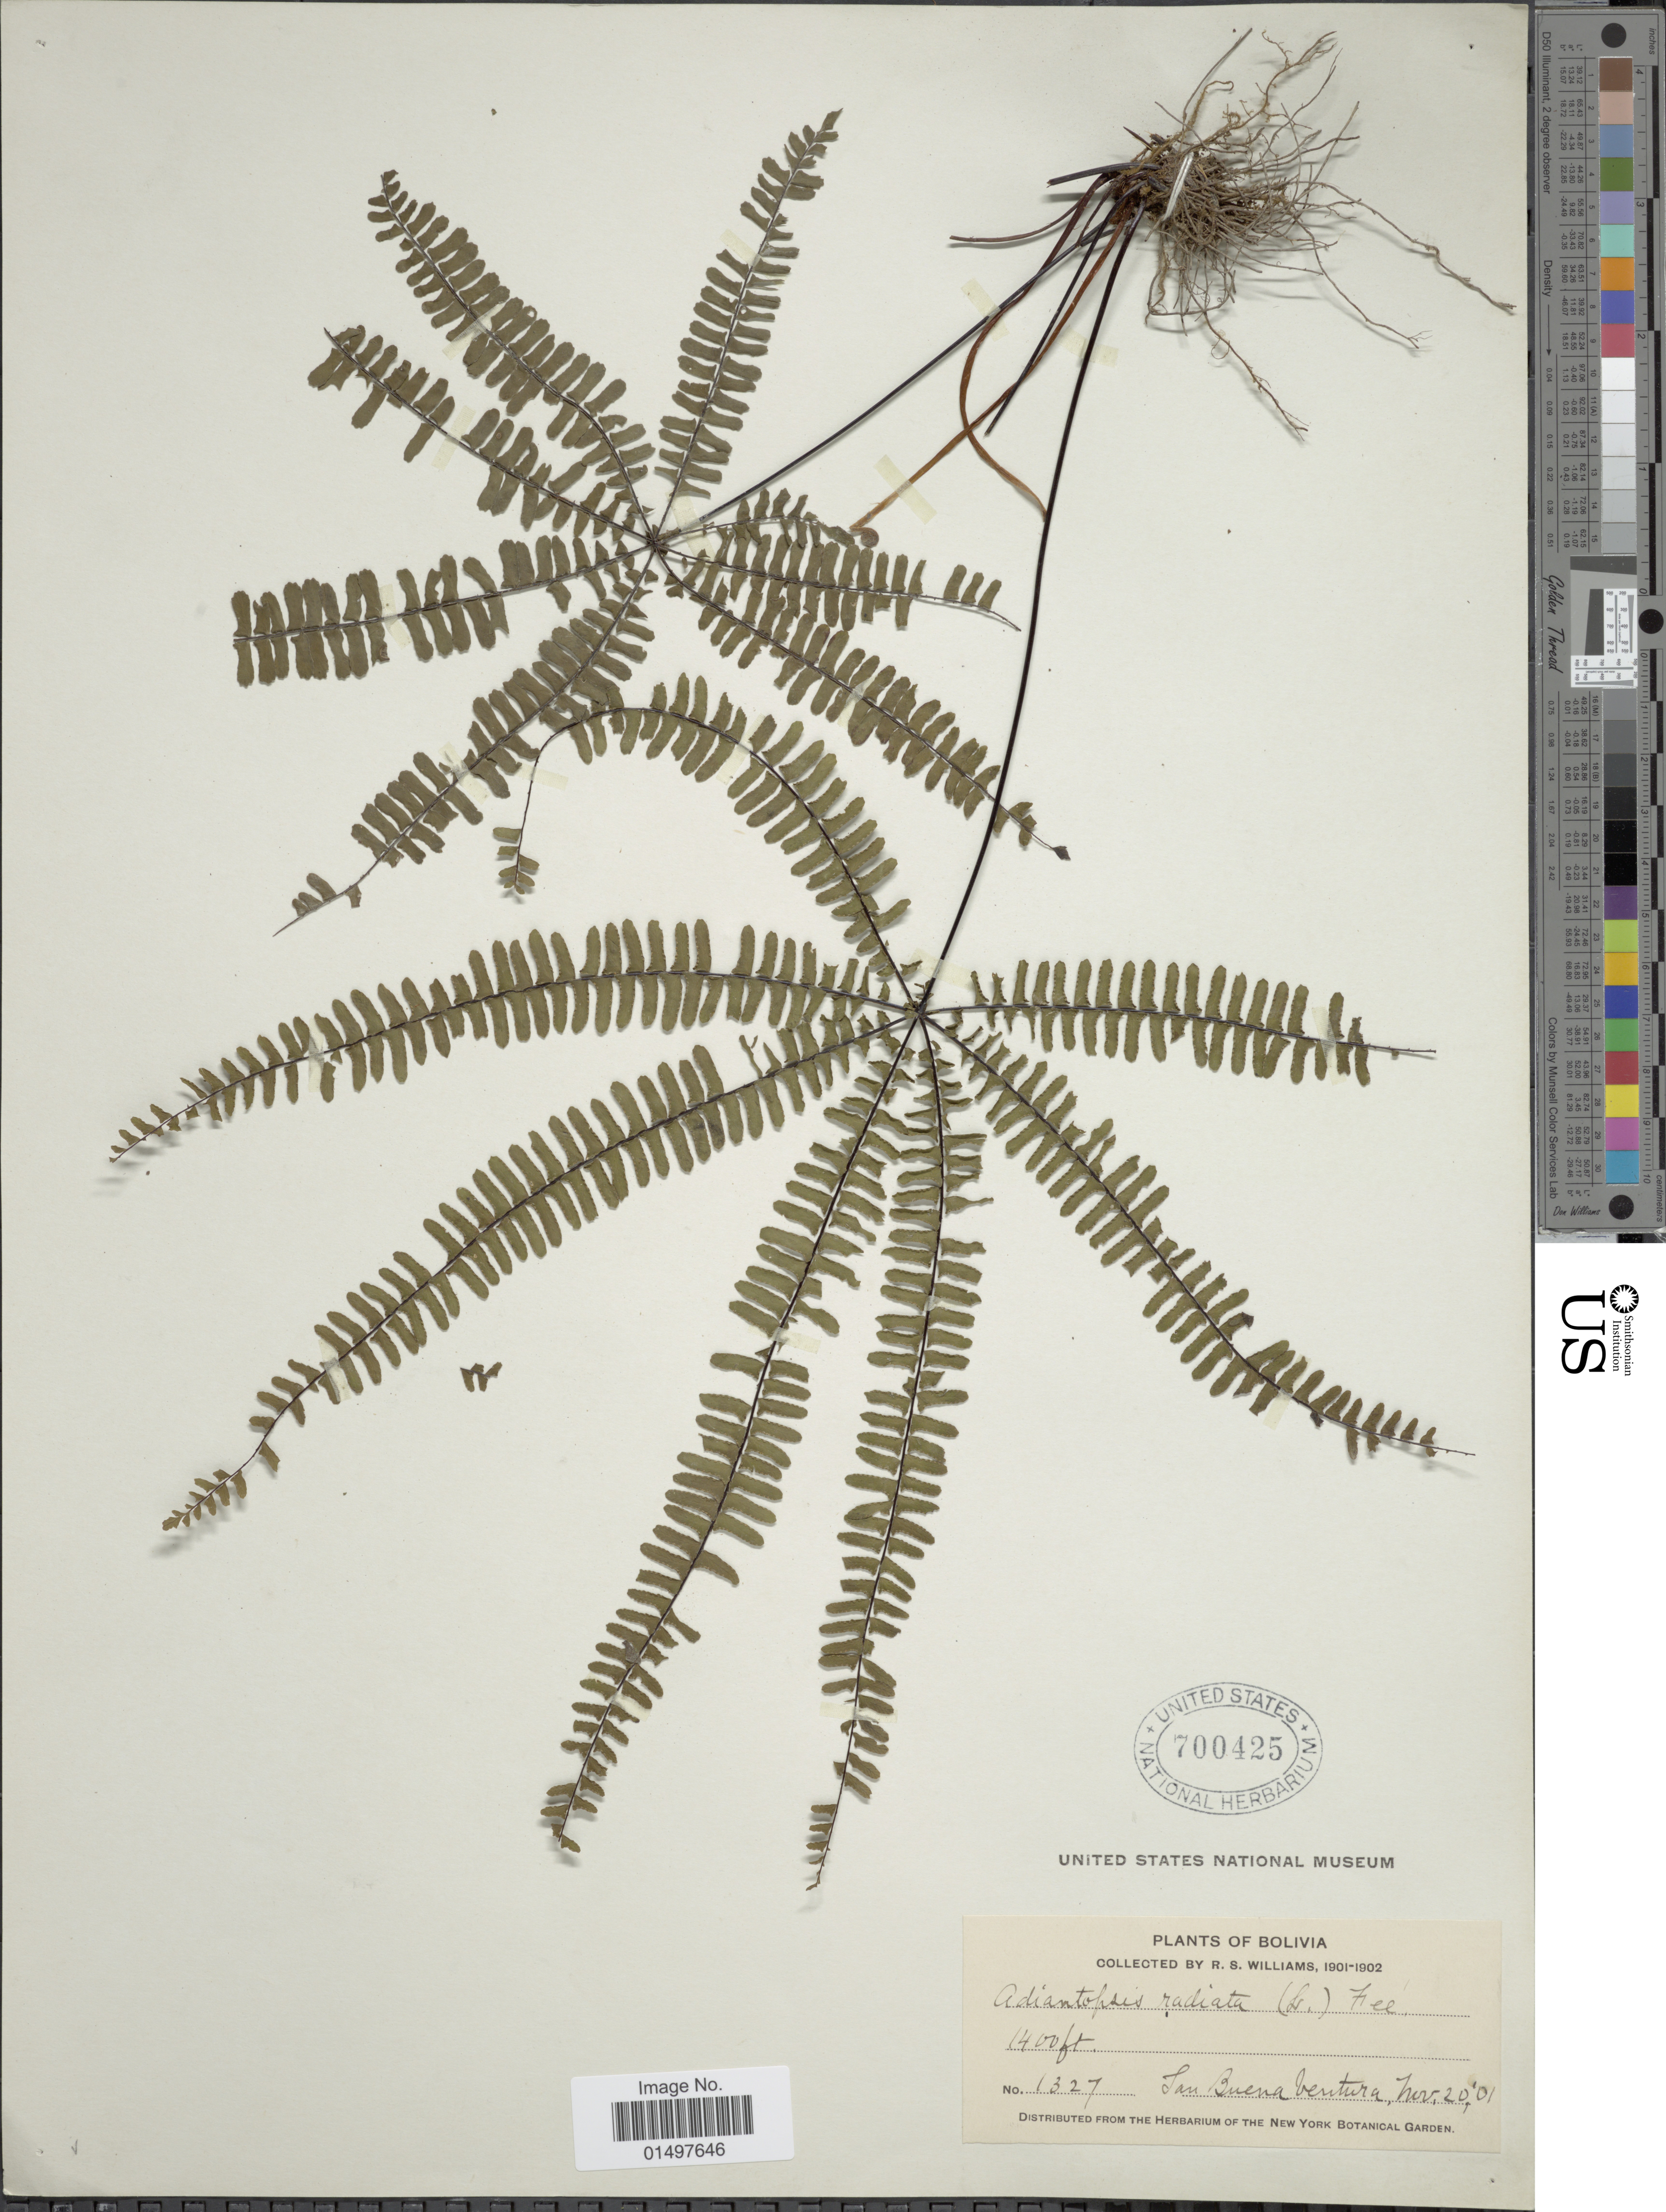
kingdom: Plantae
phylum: Tracheophyta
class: Polypodiopsida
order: Polypodiales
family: Pteridaceae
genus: Adiantopsis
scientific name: Adiantopsis radiata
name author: (L.) Fée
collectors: R. S. Williams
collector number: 1327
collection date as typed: Nov. 20, 1901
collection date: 1901-11-20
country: Bolivia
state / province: La Paz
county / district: Iturralde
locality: San Buena Ventura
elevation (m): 427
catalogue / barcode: US 700425